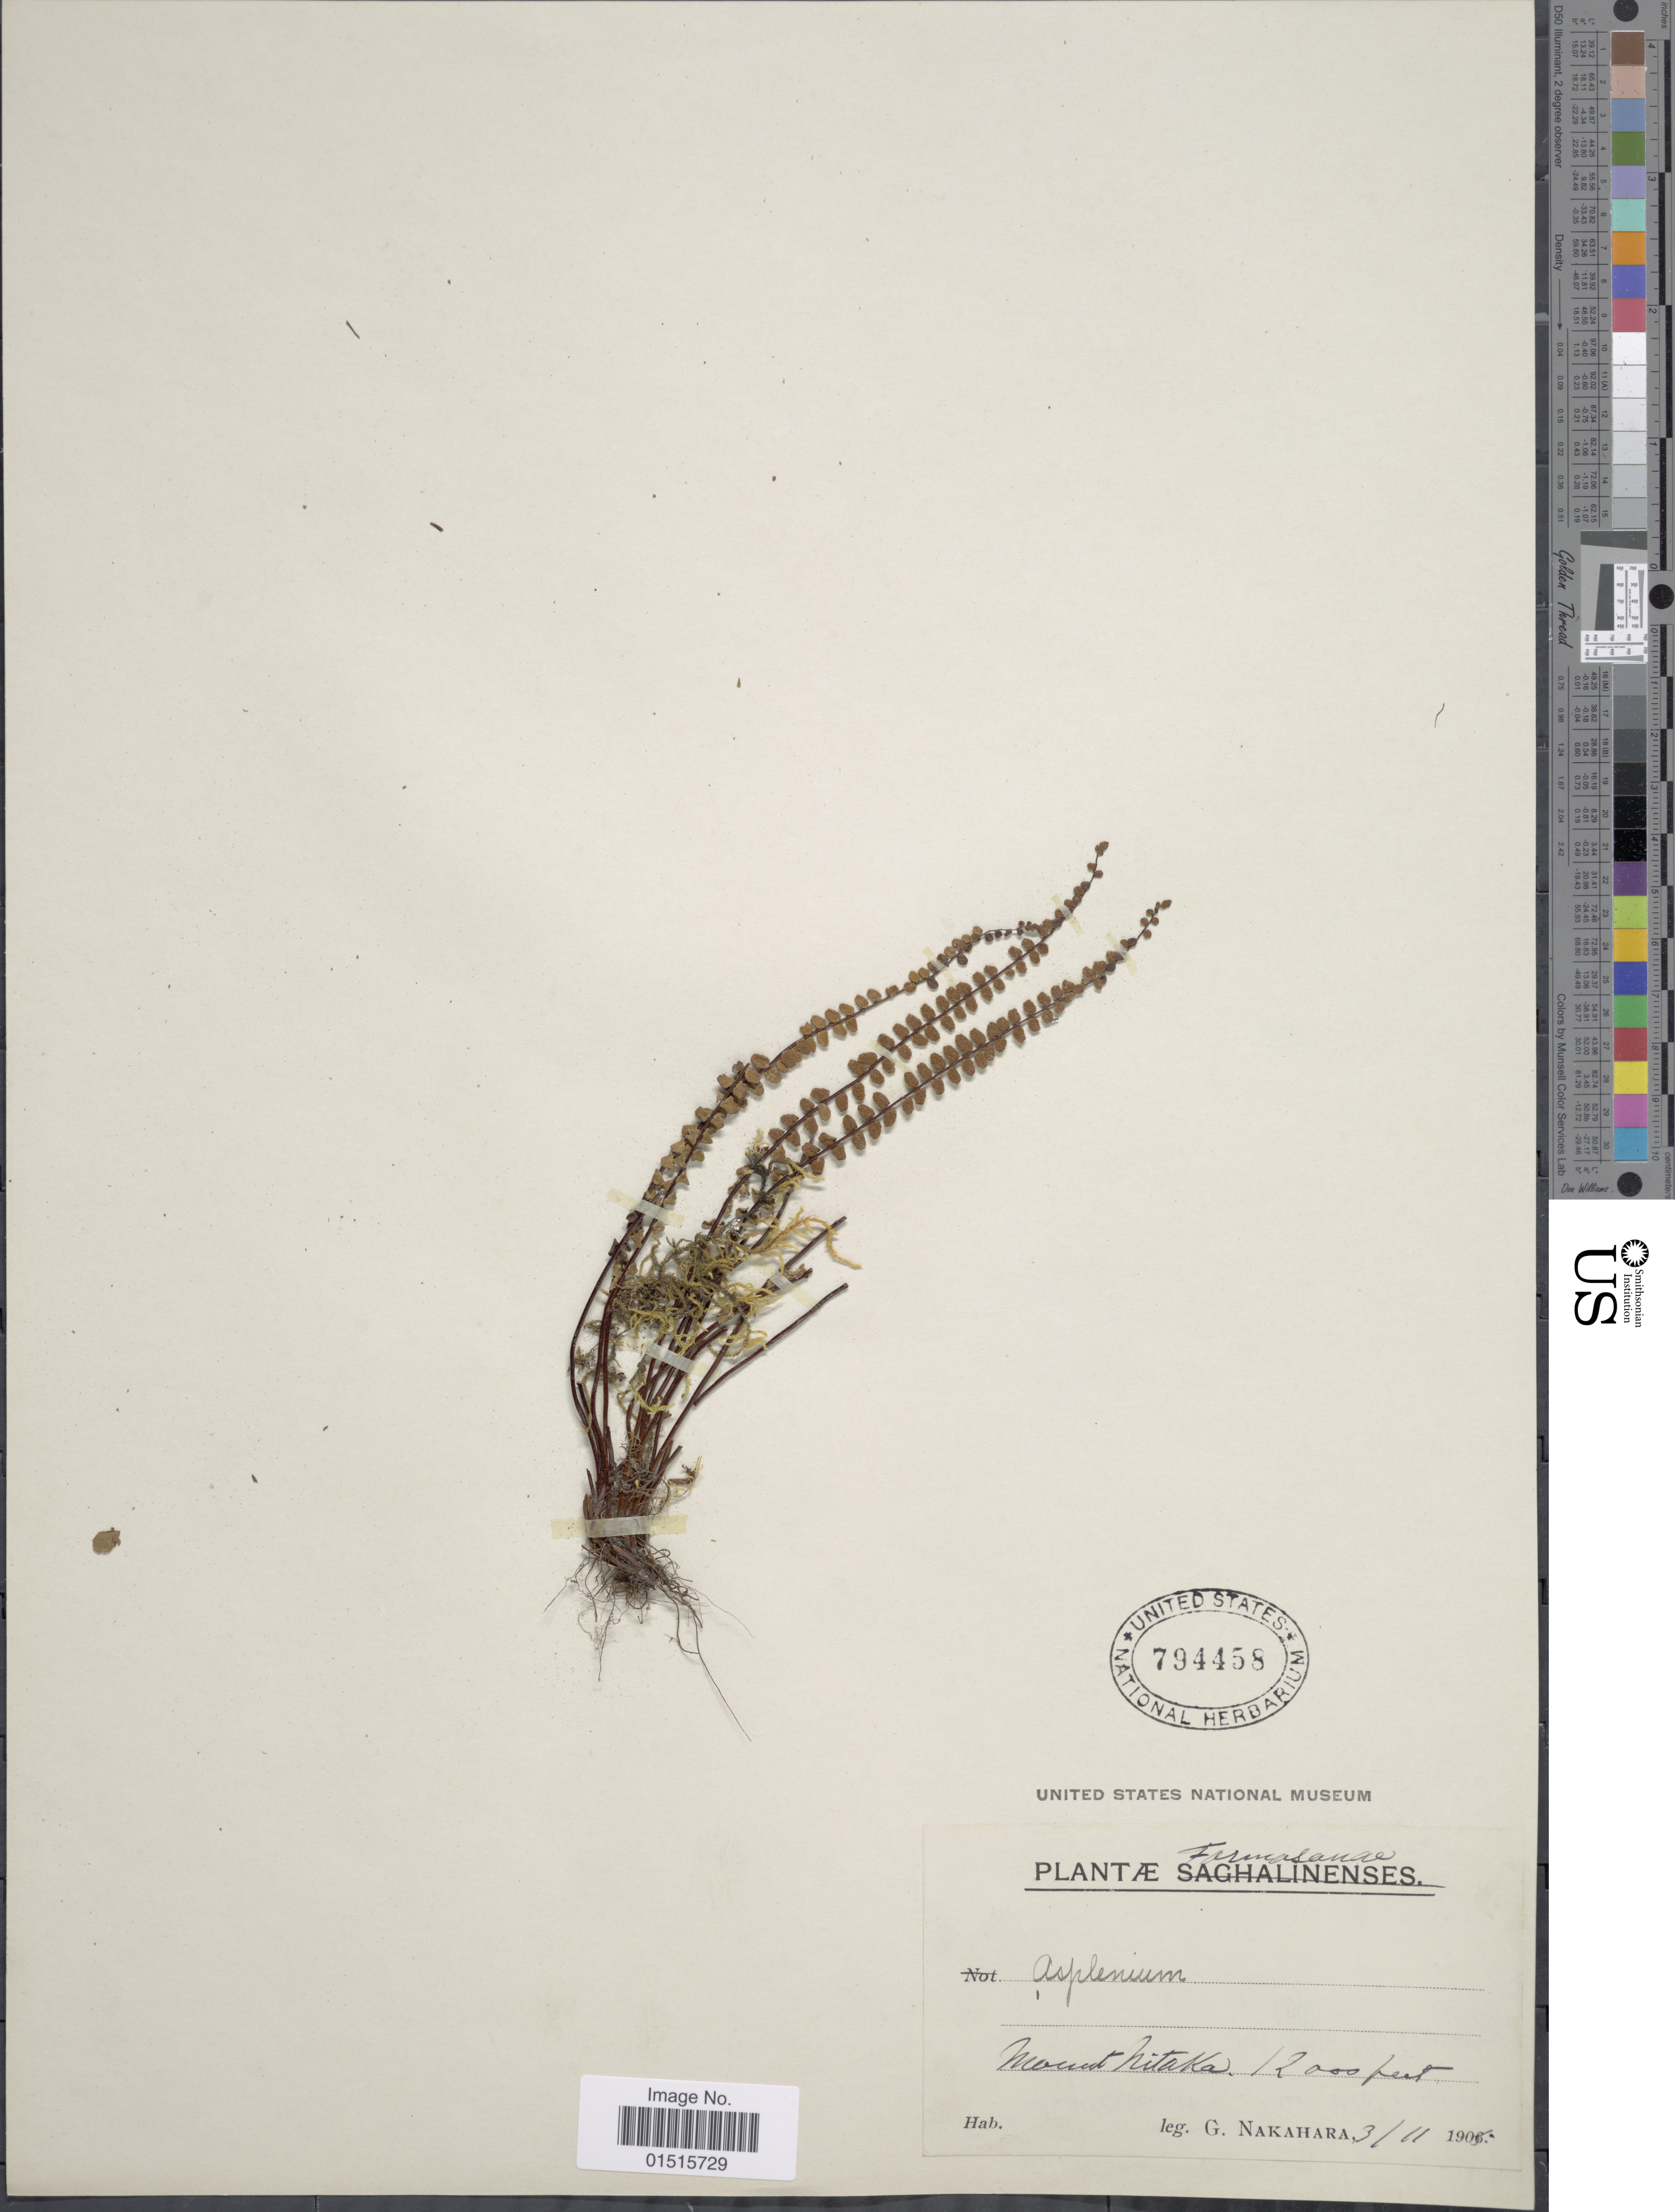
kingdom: Plantae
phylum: Tracheophyta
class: Polypodiopsida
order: Polypodiales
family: Aspleniaceae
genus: Asplenium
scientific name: Asplenium trichomanes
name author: L.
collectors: G. Nakahara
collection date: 1905-11-03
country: Taiwan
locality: Formosanae. Mount Niitaka.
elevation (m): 3658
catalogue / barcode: US 794458